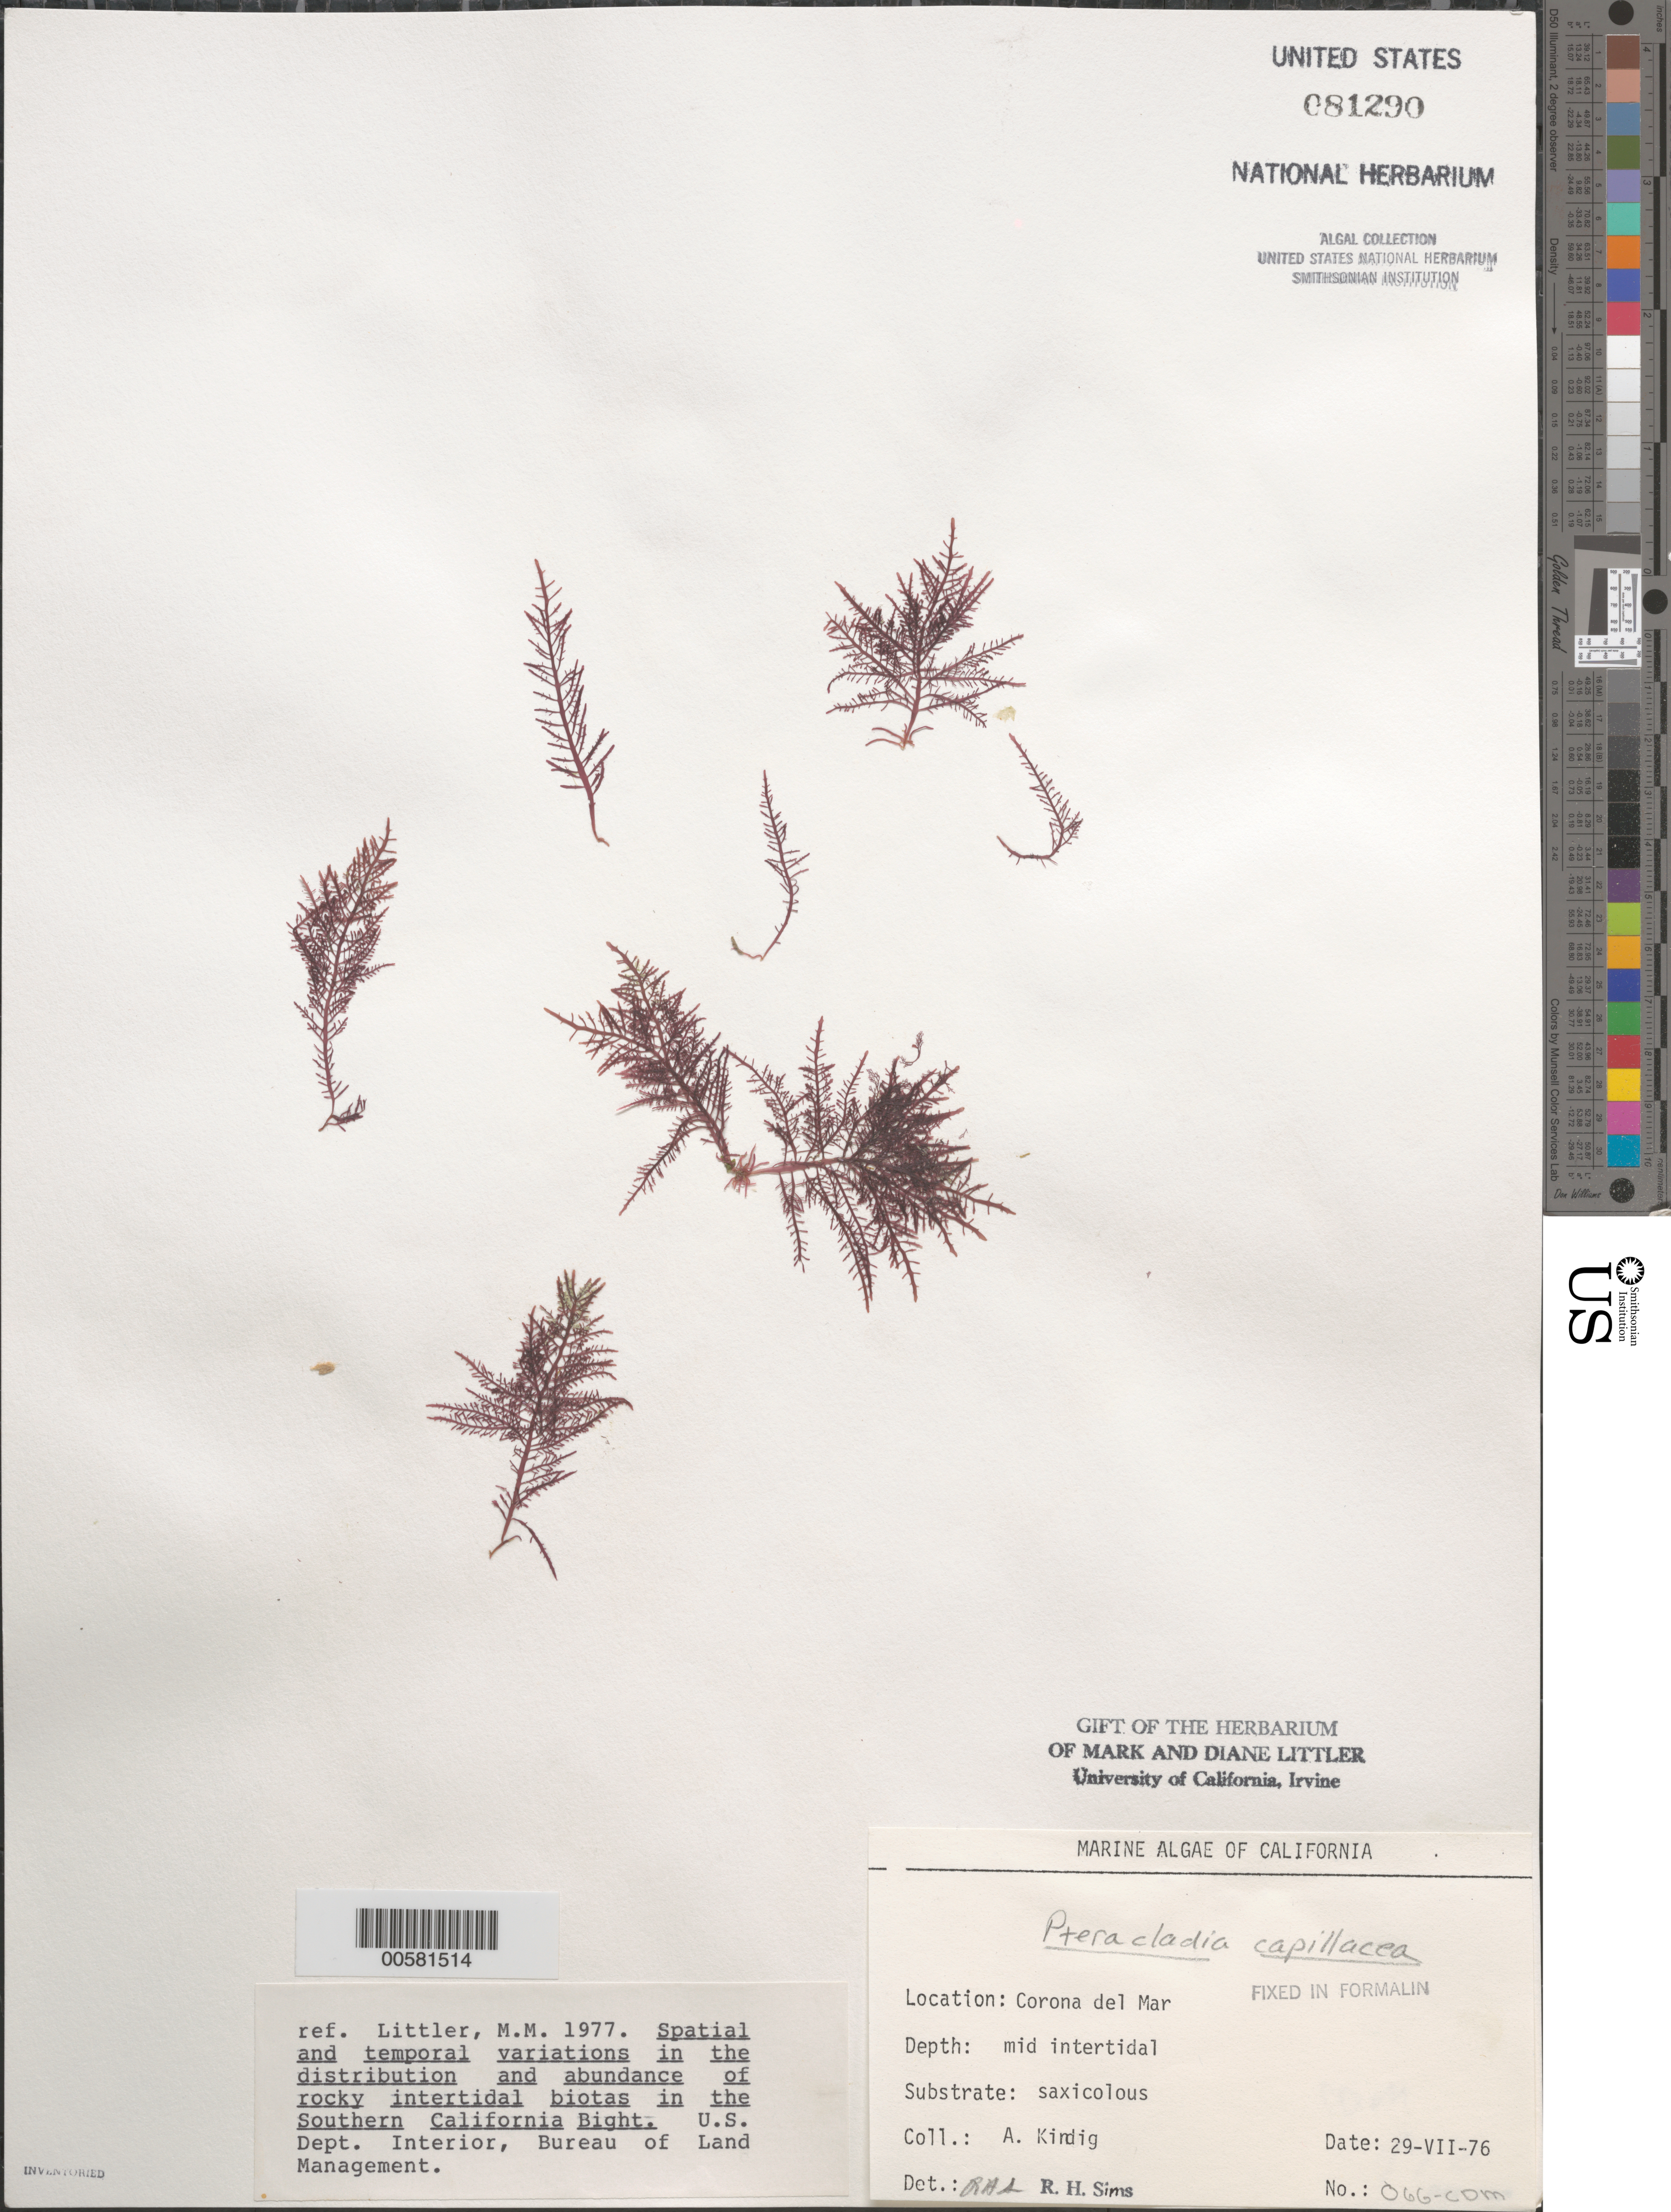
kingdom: Plantae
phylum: Rhodophyta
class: Florideophyceae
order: Gelidiales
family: Pterocladiaceae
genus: Pterocladiella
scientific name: Pterocladiella capillacea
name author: (S.G. Gmel.) Santelices & Hommers.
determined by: Algae name updating Project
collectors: A. Kindig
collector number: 066-cdm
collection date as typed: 29 Jul 1976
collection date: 1976-07-29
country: United States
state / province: California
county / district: Orange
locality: Corona del Mar, mouth of Morning Canyon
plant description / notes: BLM-SOCALBIGHT Rocky Intertidal Survey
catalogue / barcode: US 81290